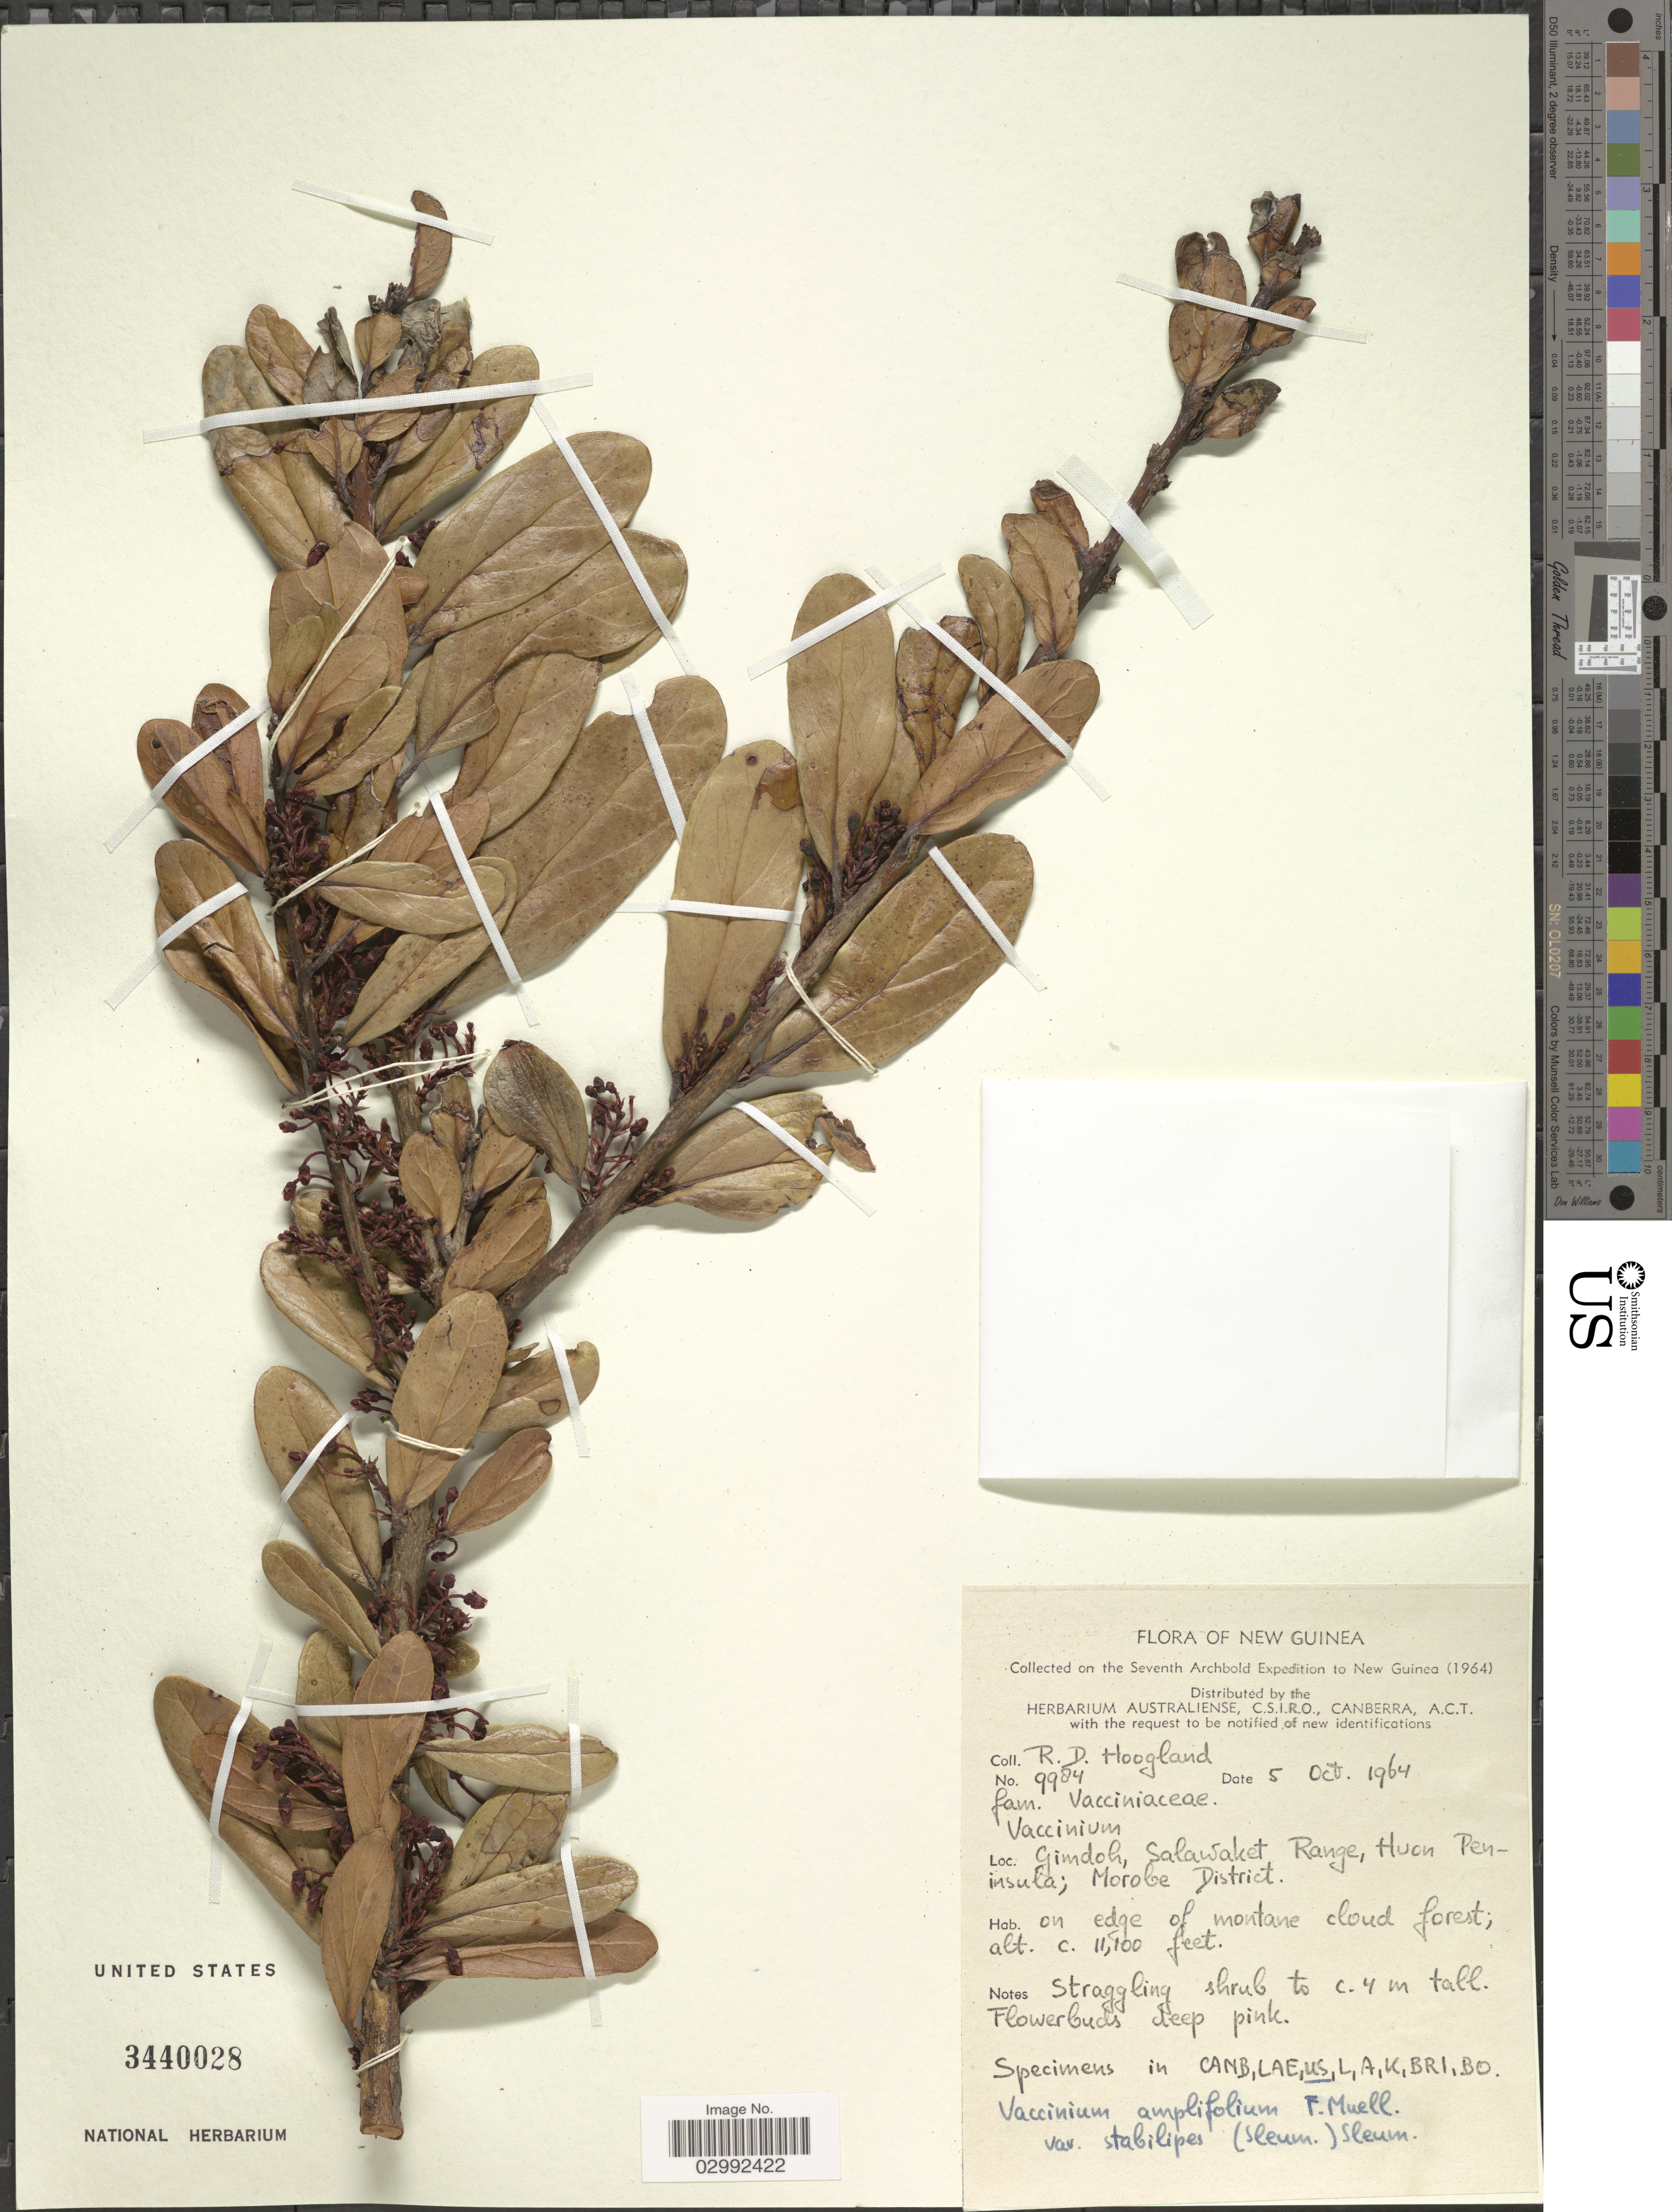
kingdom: Plantae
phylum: Tracheophyta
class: Magnoliopsida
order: Ericales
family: Ericaceae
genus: Vaccinium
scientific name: Vaccinium amplifolium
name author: F. Muell.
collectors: R. D. Hoogland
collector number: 9984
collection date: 1964-10-05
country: Papua New Guinea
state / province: Morobe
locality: New Guinea, Gimdoh, Salawaket Range, Huon Peninsula; Morobe District.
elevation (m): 3383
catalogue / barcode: US 3440028